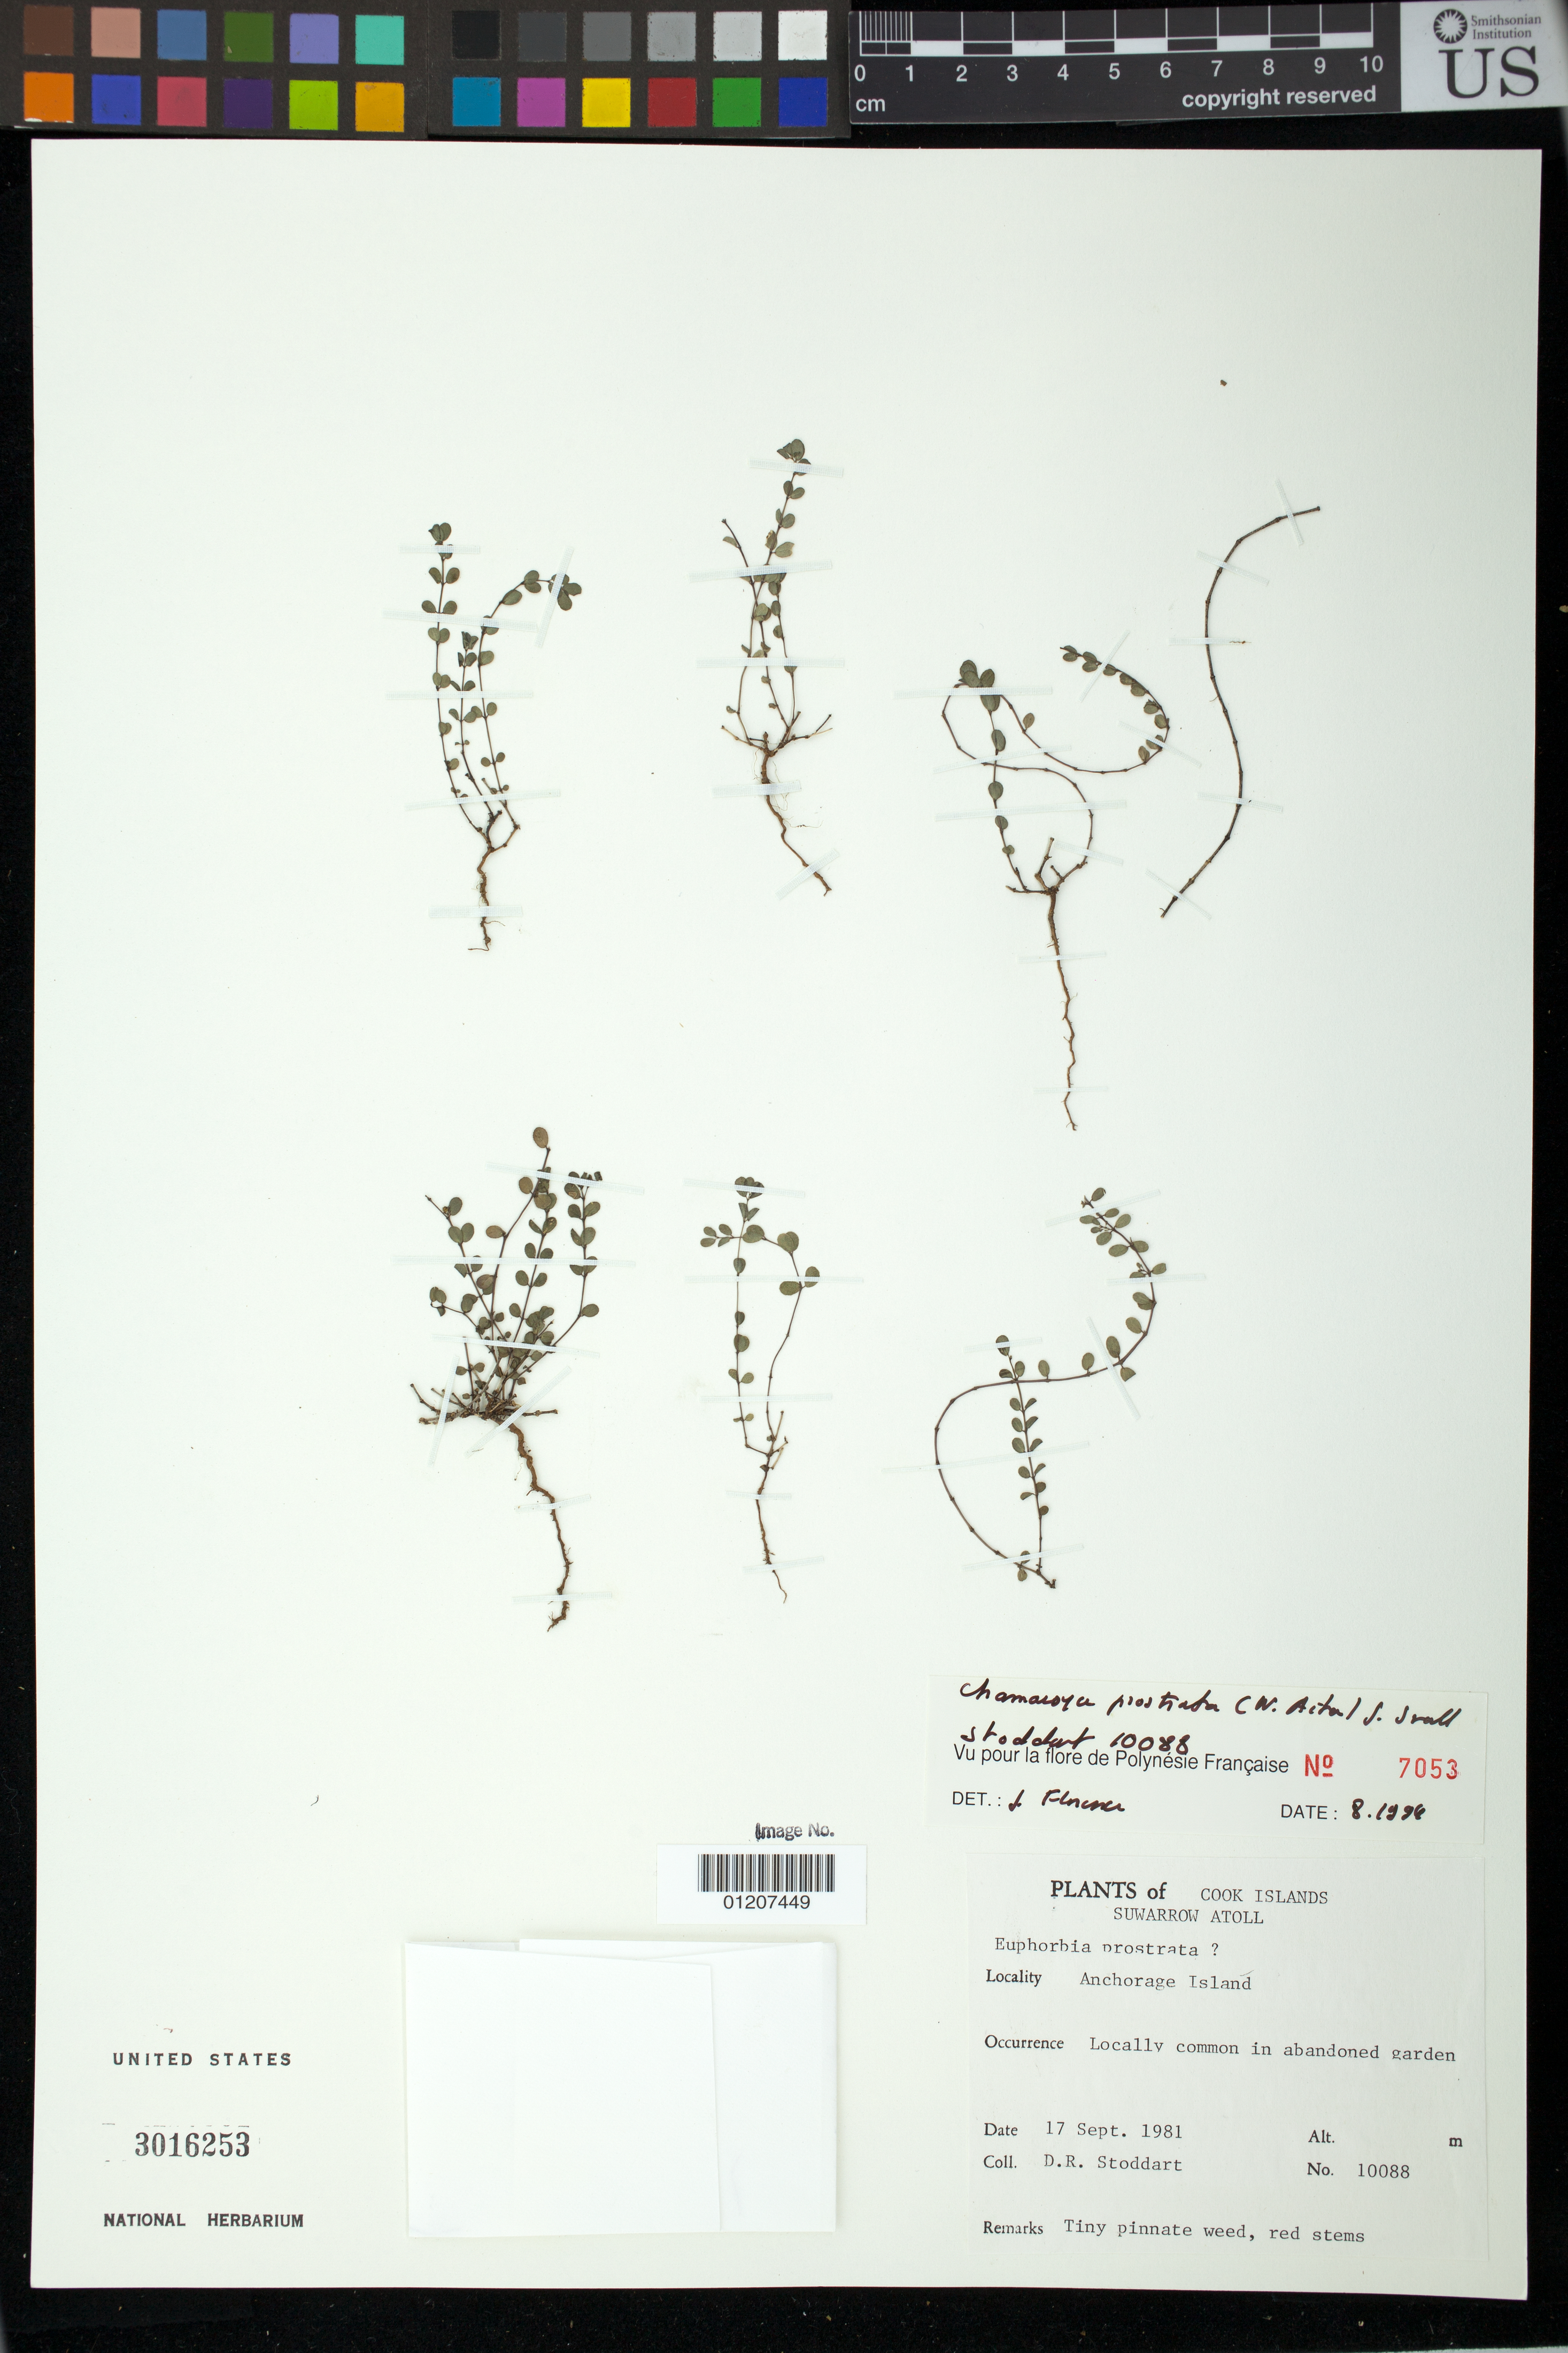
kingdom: Plantae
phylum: Tracheophyta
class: Magnoliopsida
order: Malpighiales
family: Euphorbiaceae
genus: Euphorbia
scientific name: Euphorbia prostrata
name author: Aiton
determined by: Florence, J.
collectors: D. R. Stoddart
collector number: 10088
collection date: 1981-09-17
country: Cook Islands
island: Suwarrow Atoll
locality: Anchorage Island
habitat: Abandoned garden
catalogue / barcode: US 3016253